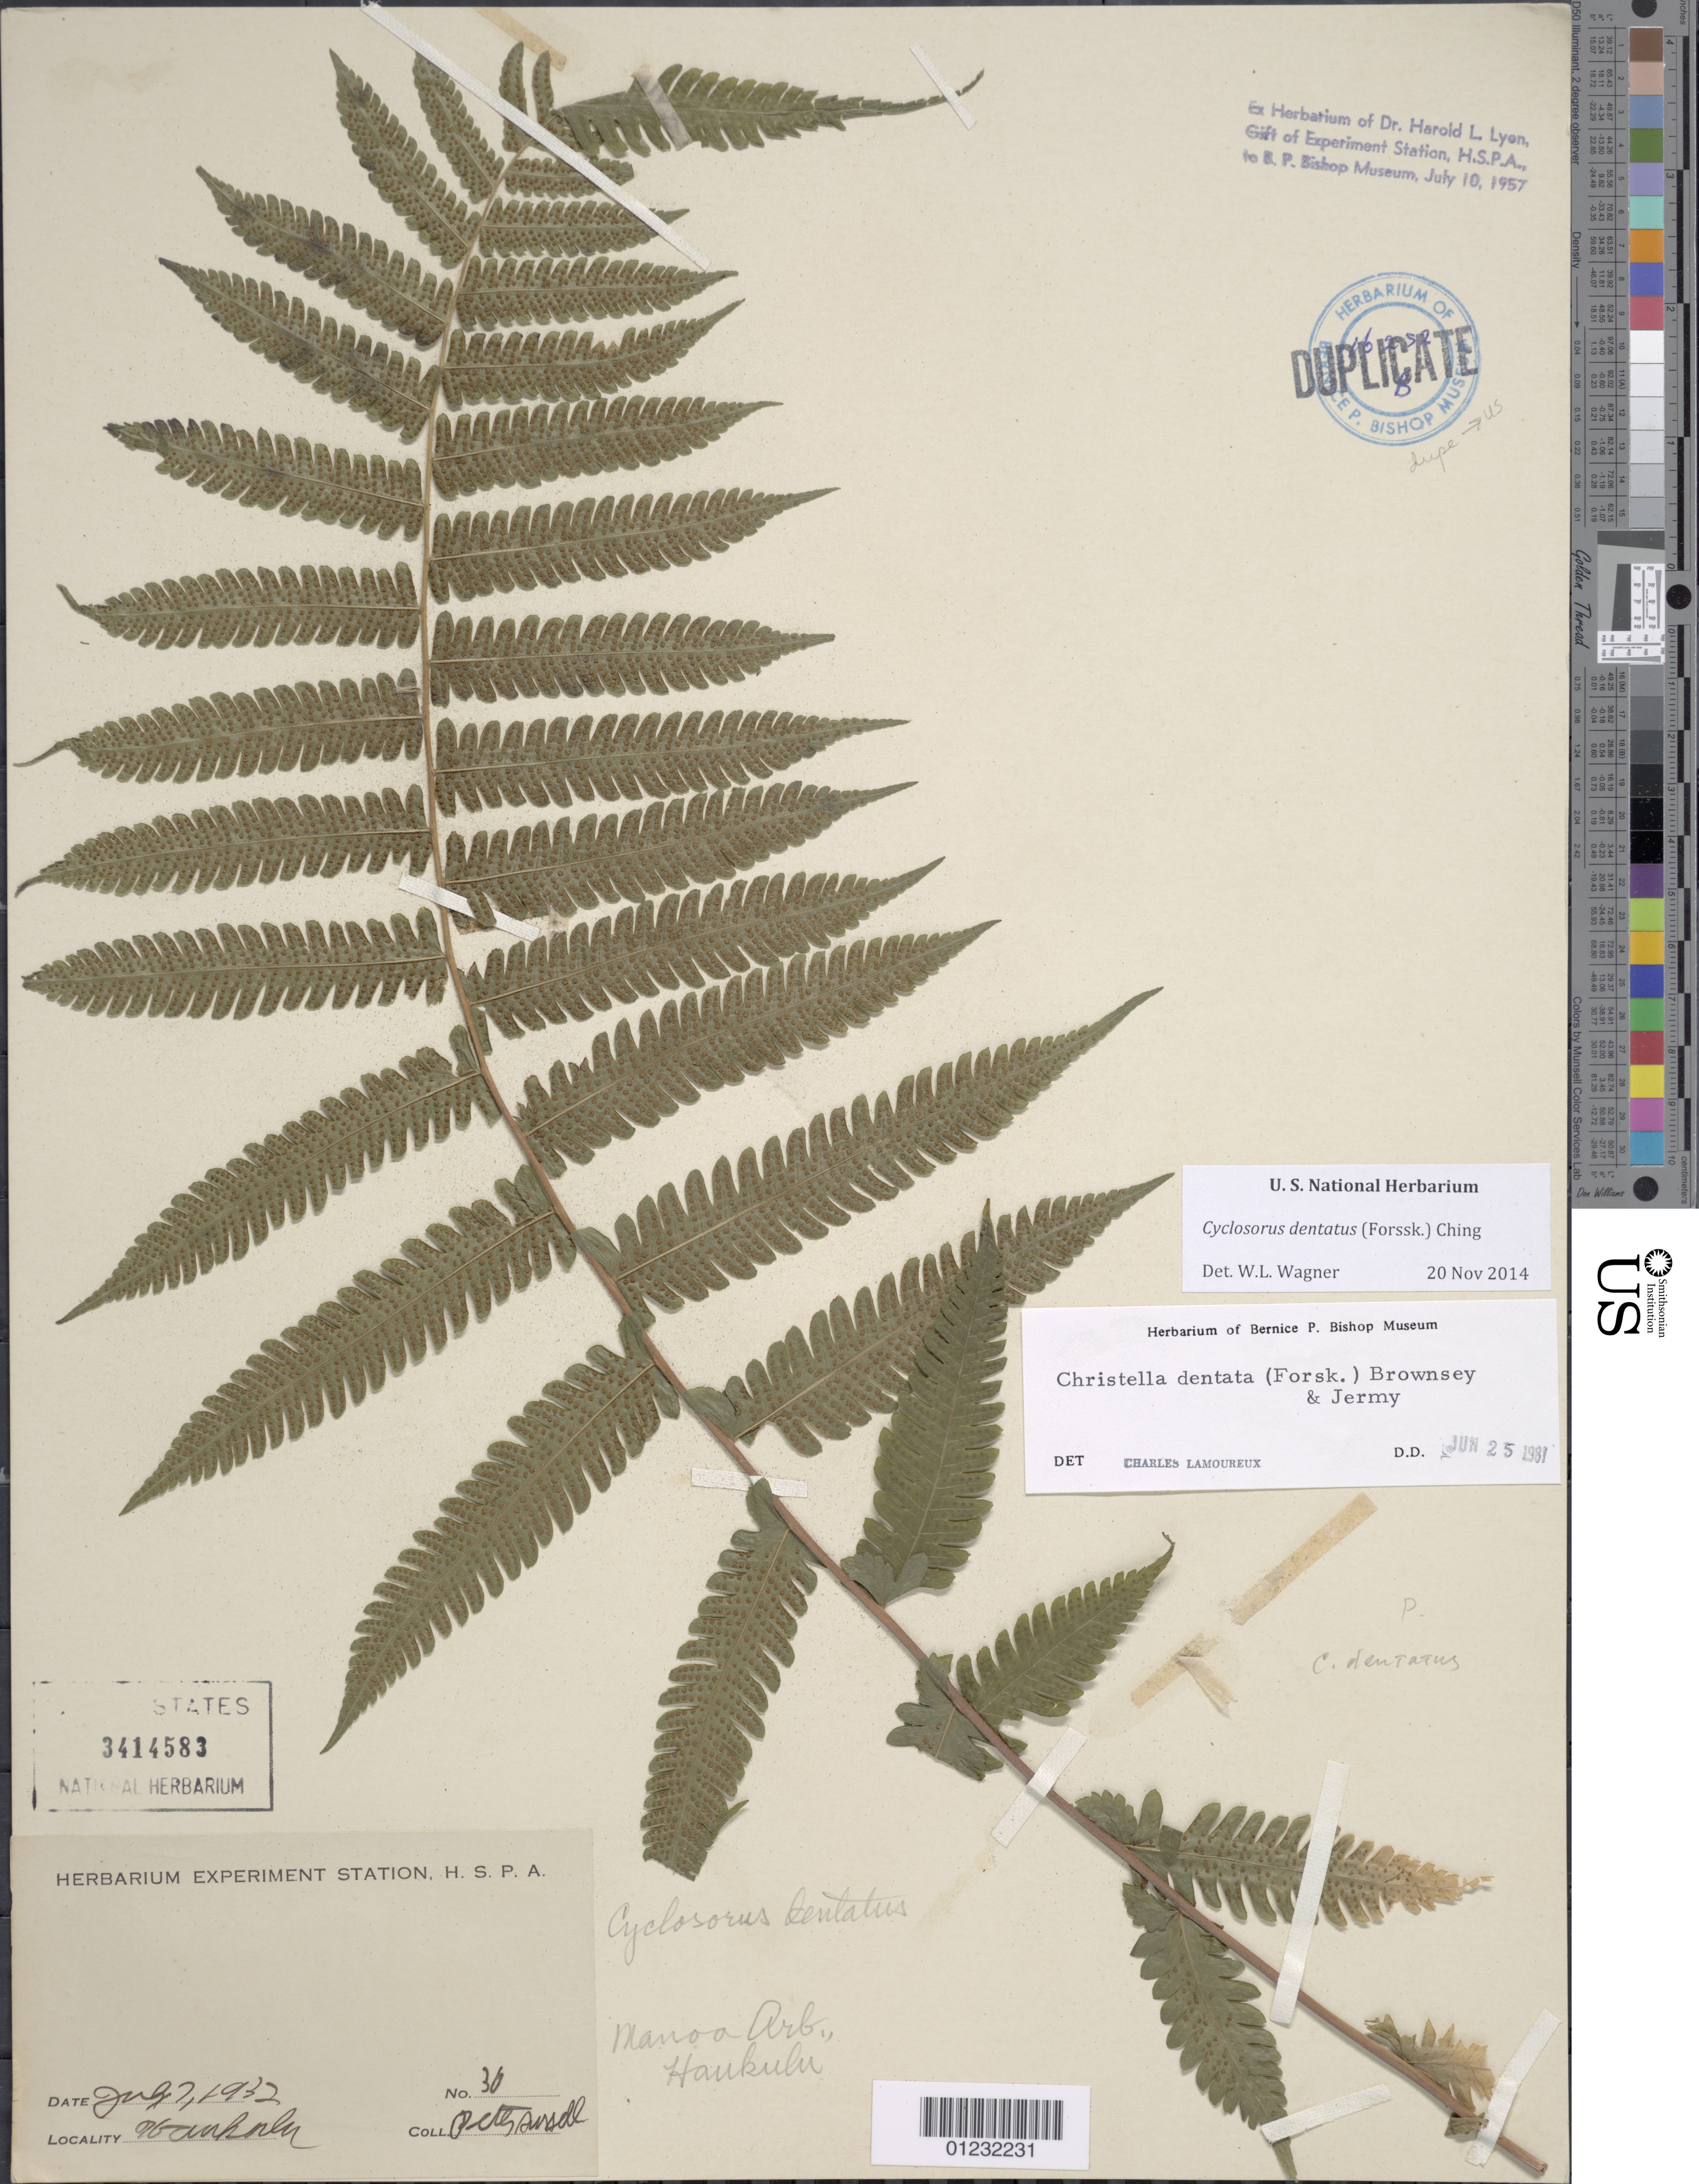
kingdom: Plantae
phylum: Tracheophyta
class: Polypodiopsida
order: Polypodiales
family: Thelypteridaceae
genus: Christella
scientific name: Christella dentata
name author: (Forssk.) Brownsey & Jermy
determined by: Lamoureux, C. H.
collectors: P. Russell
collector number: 36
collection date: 1932-07-07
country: United States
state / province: Hawaii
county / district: Honolulu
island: Oahu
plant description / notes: Voucher, State contract UCI1998-1 (ESP)-042 field no. Hawaii 259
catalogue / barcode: US 3414583